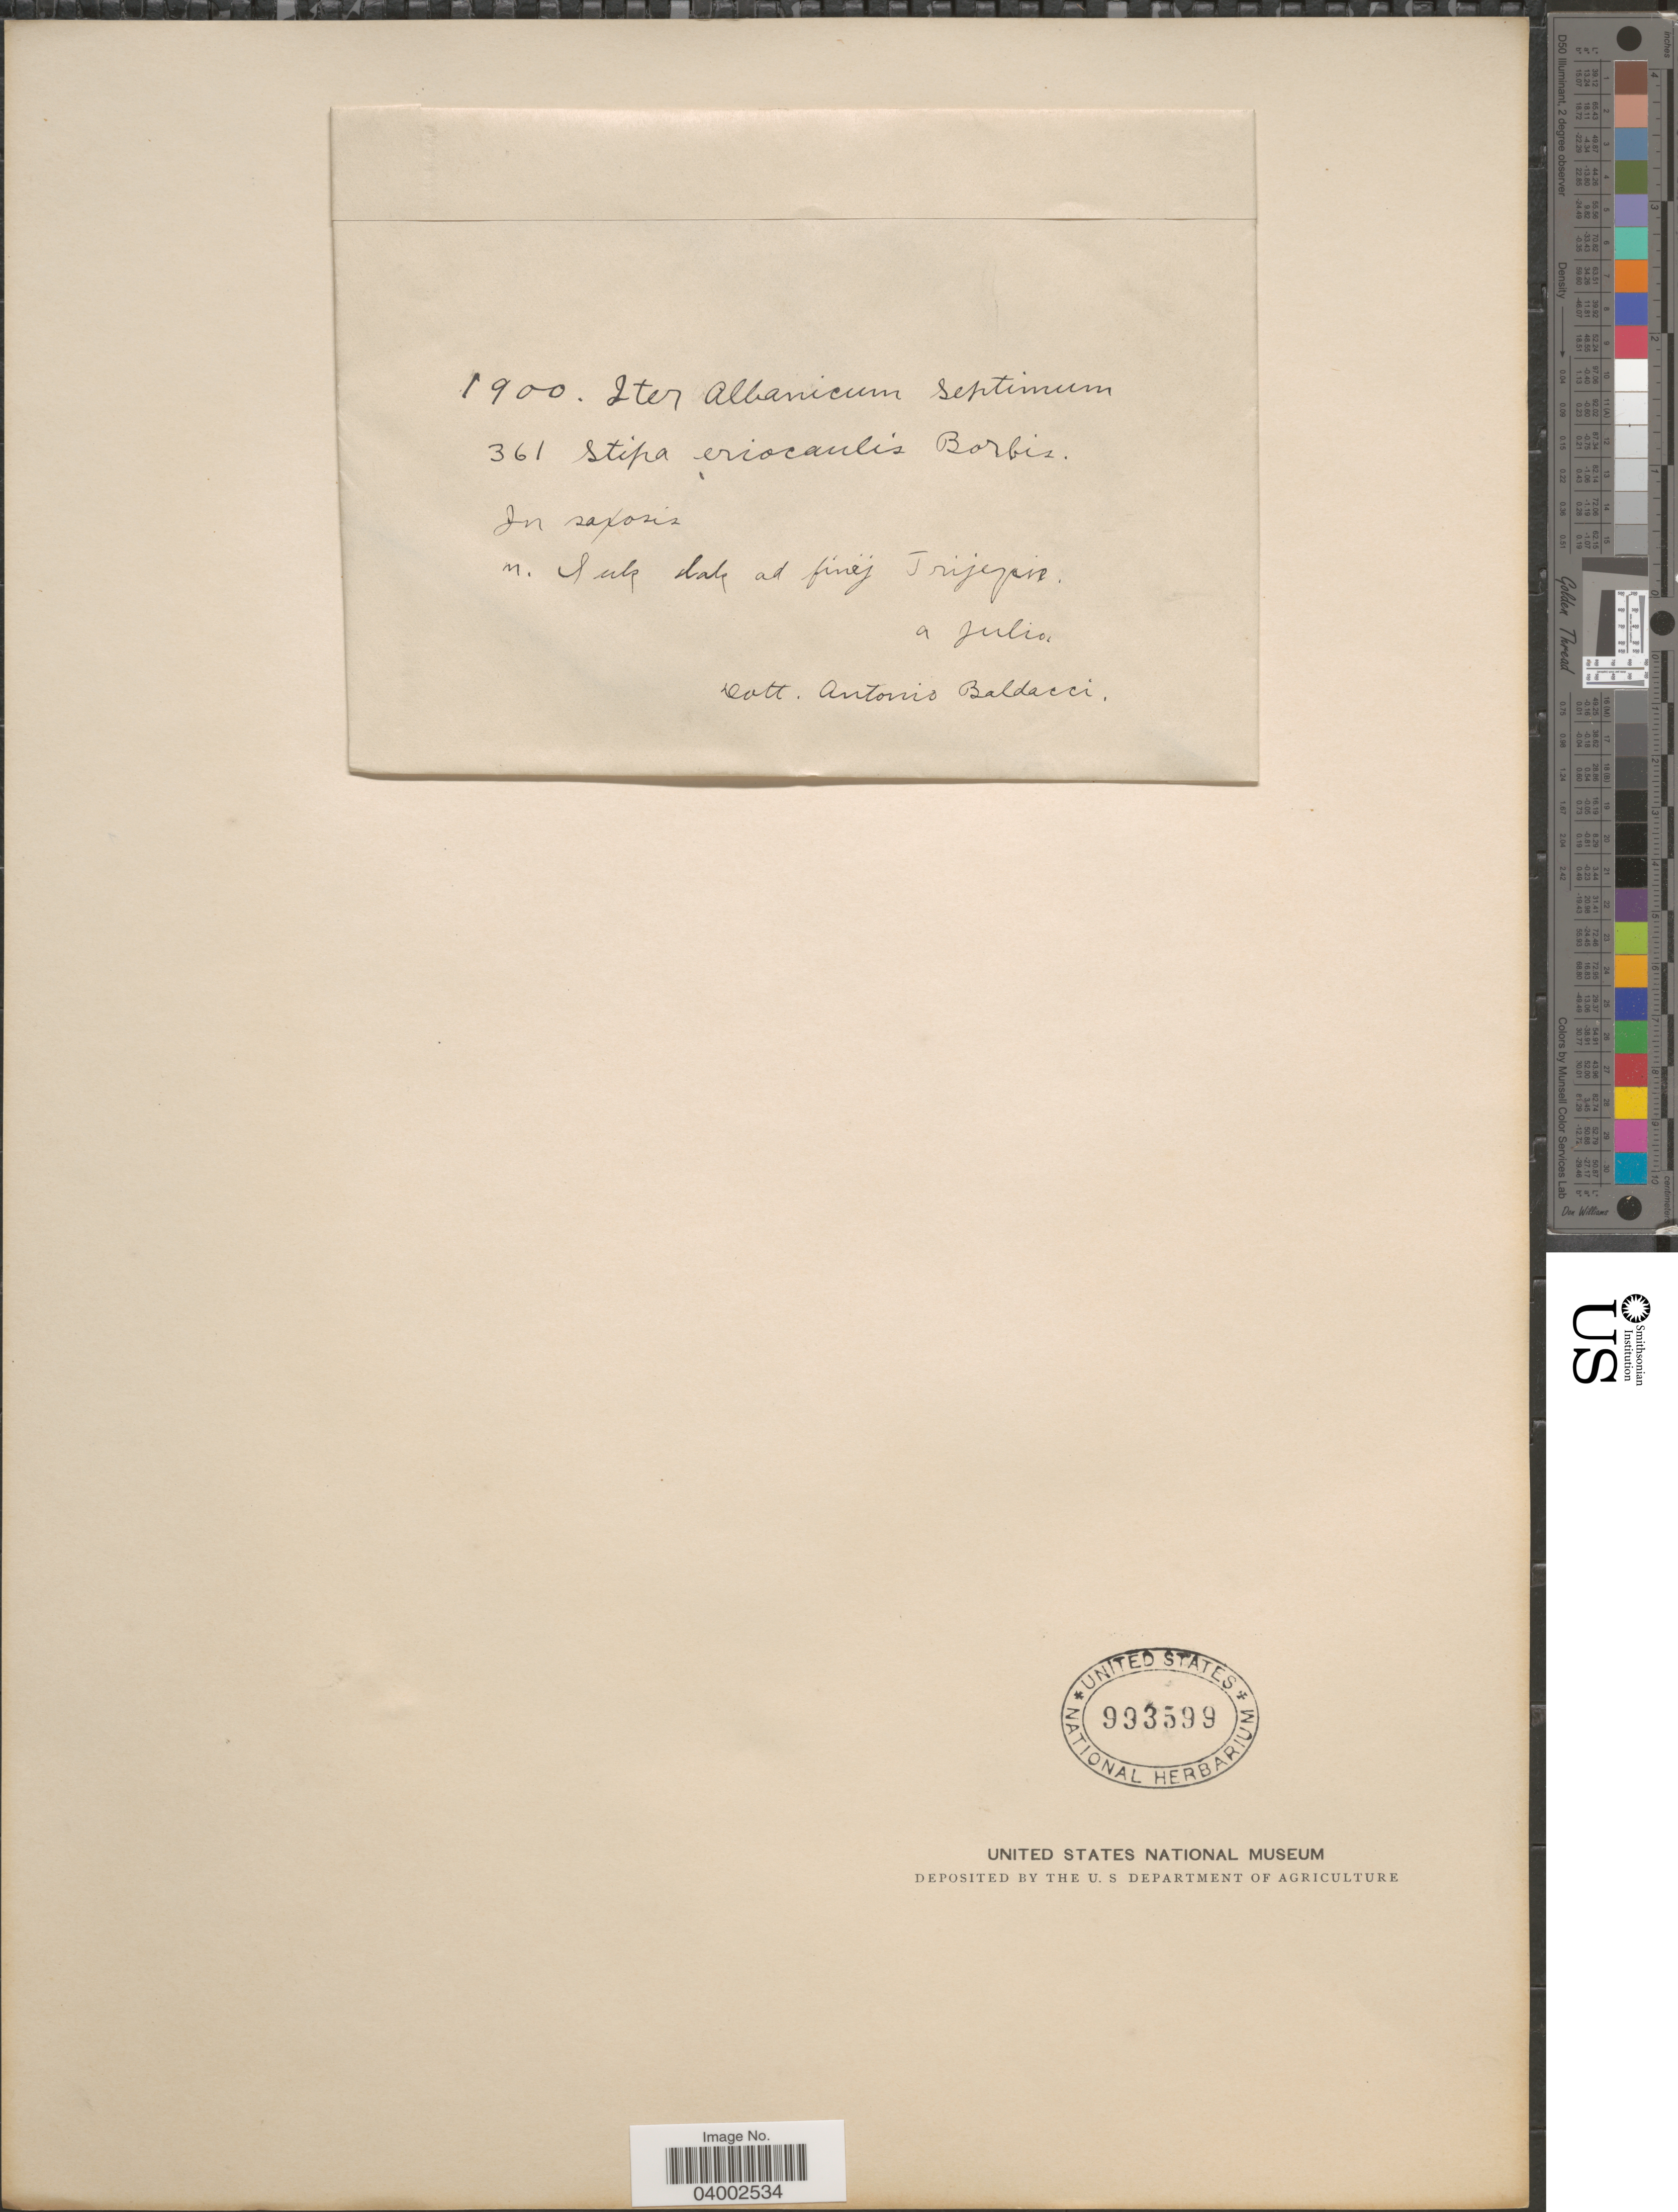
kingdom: Plantae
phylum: Tracheophyta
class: Liliopsida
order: Poales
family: Poaceae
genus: Stipa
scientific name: Stipa eriocaulis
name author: Borbás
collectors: A. Baldacci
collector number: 361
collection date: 1900-07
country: Albania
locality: Iter Albanicum septimum. In saxosis n. Suk dak ad finej Trijepis.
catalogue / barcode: US 993599